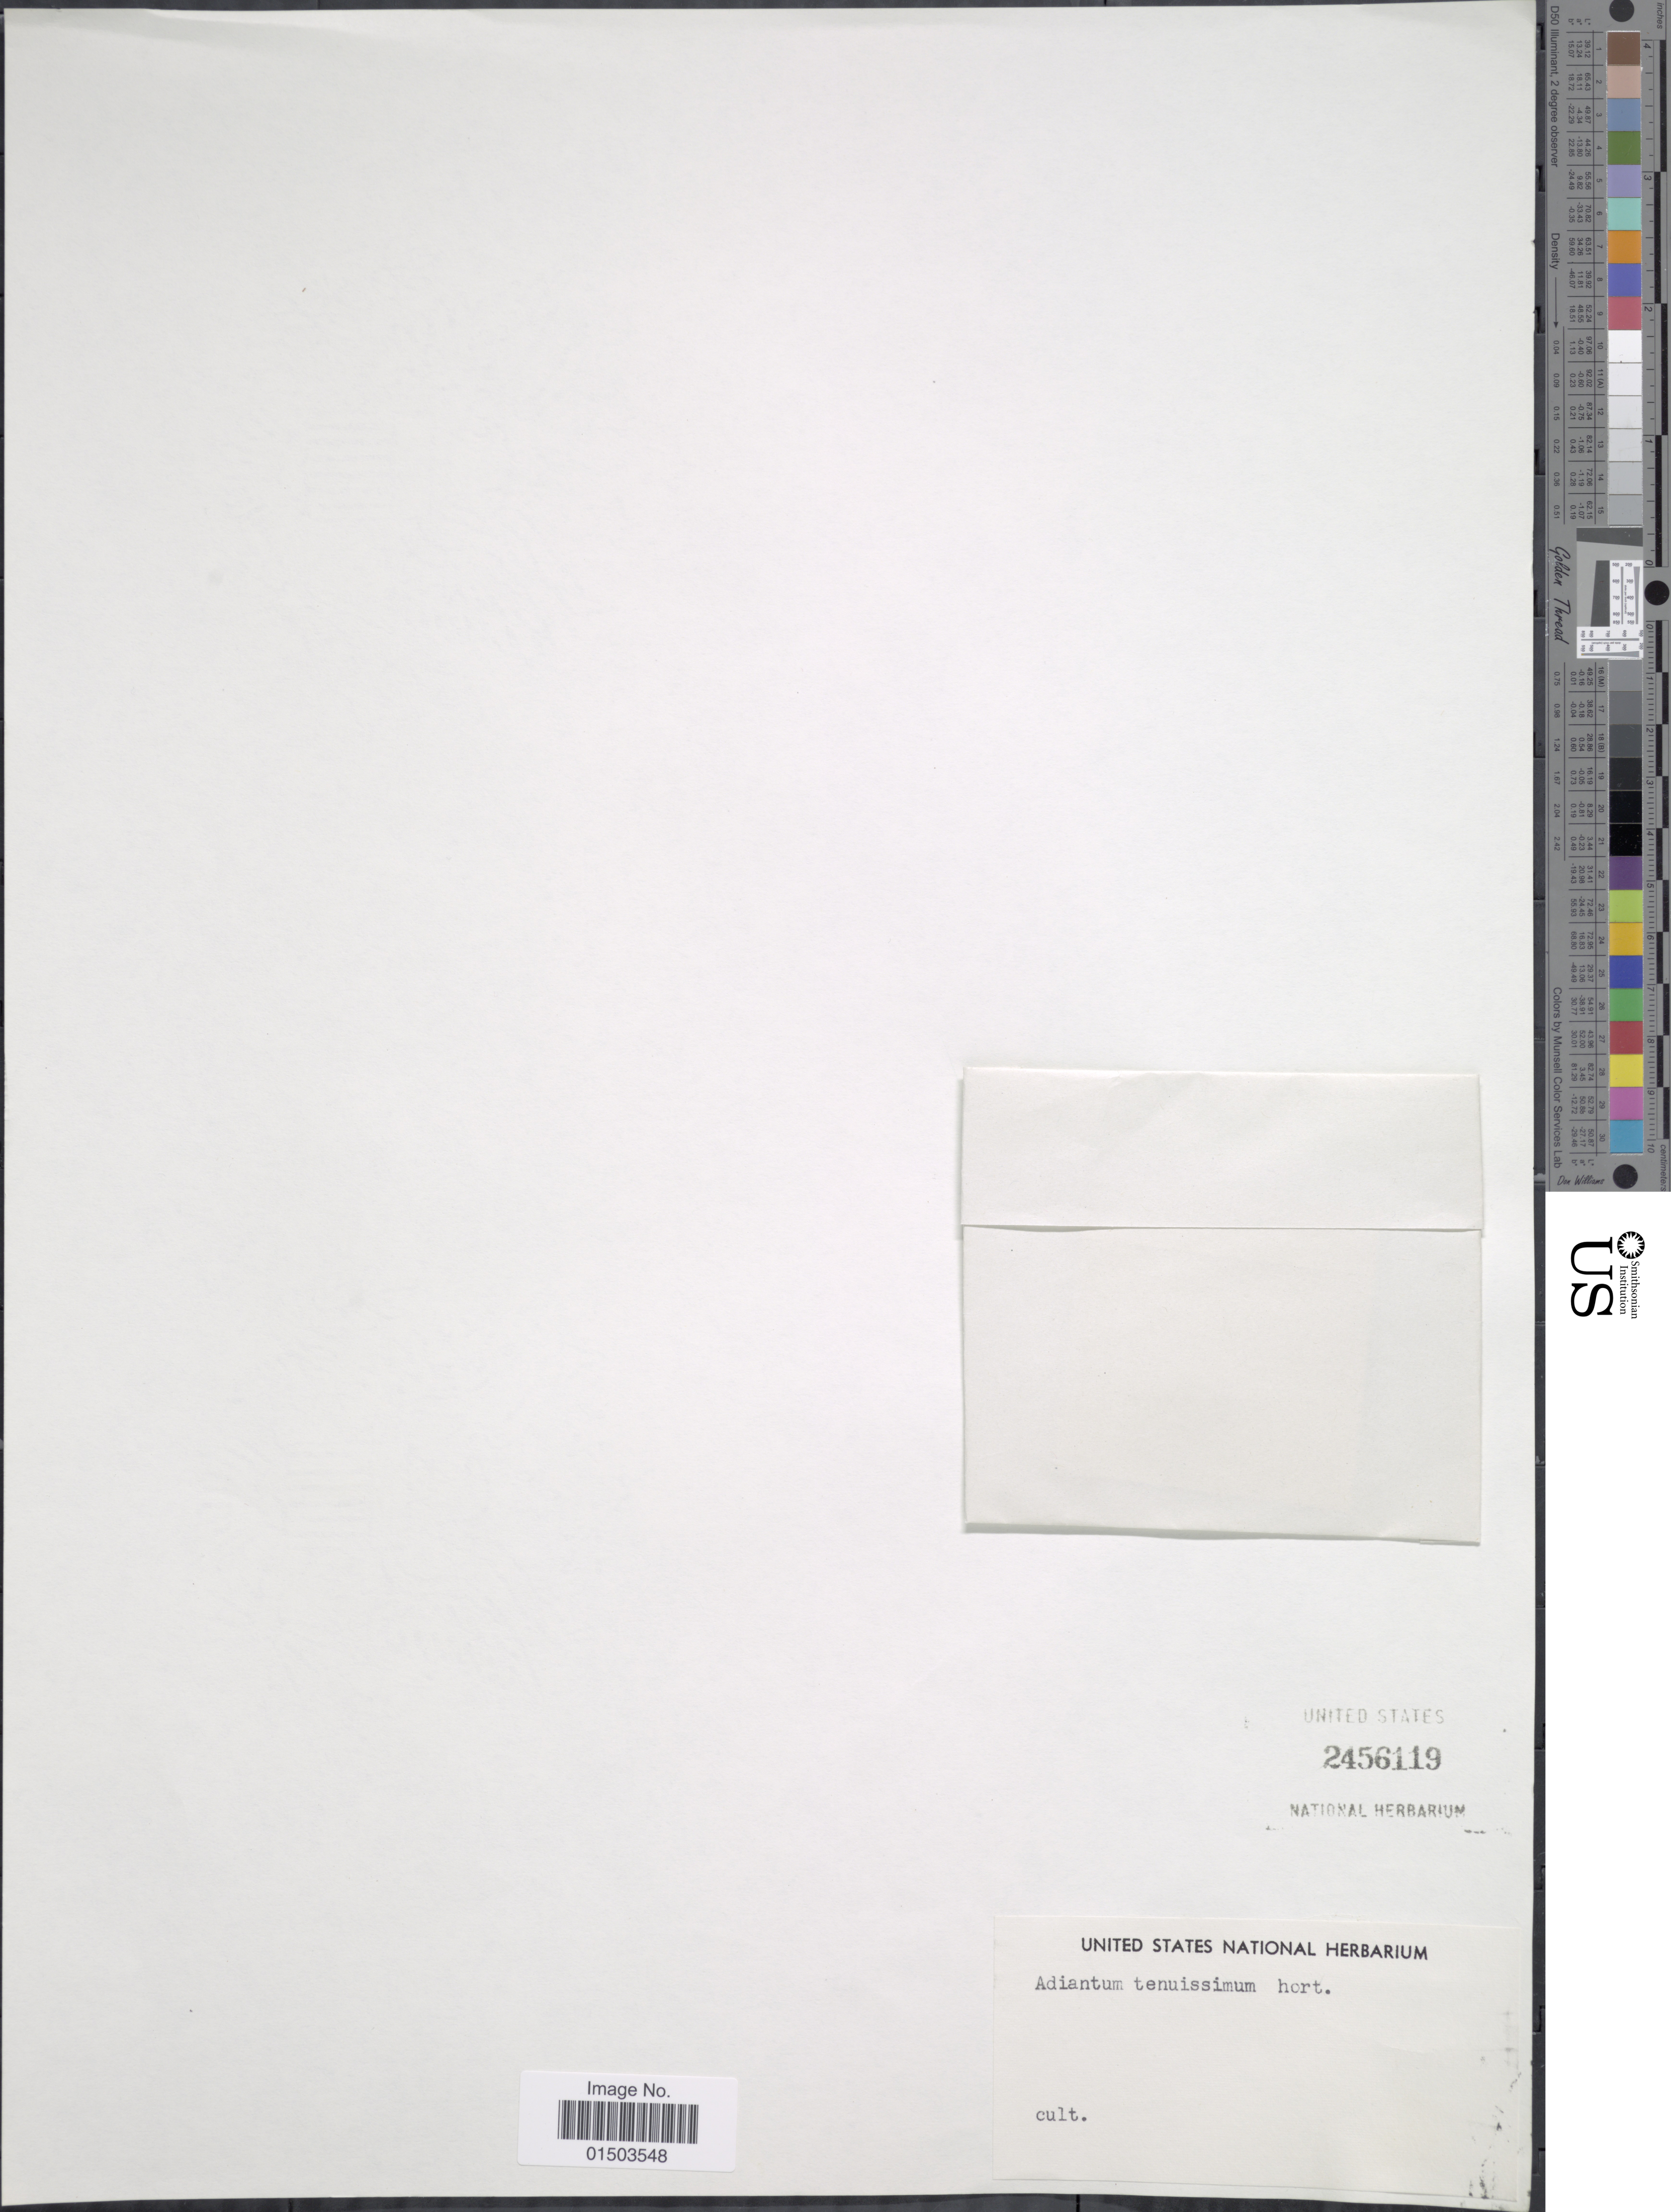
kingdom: Plantae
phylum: Tracheophyta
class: Polypodiopsida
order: Polypodiales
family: Pteridaceae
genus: Adiantum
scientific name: Adiantum tenuissimum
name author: Taub.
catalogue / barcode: US 2456119